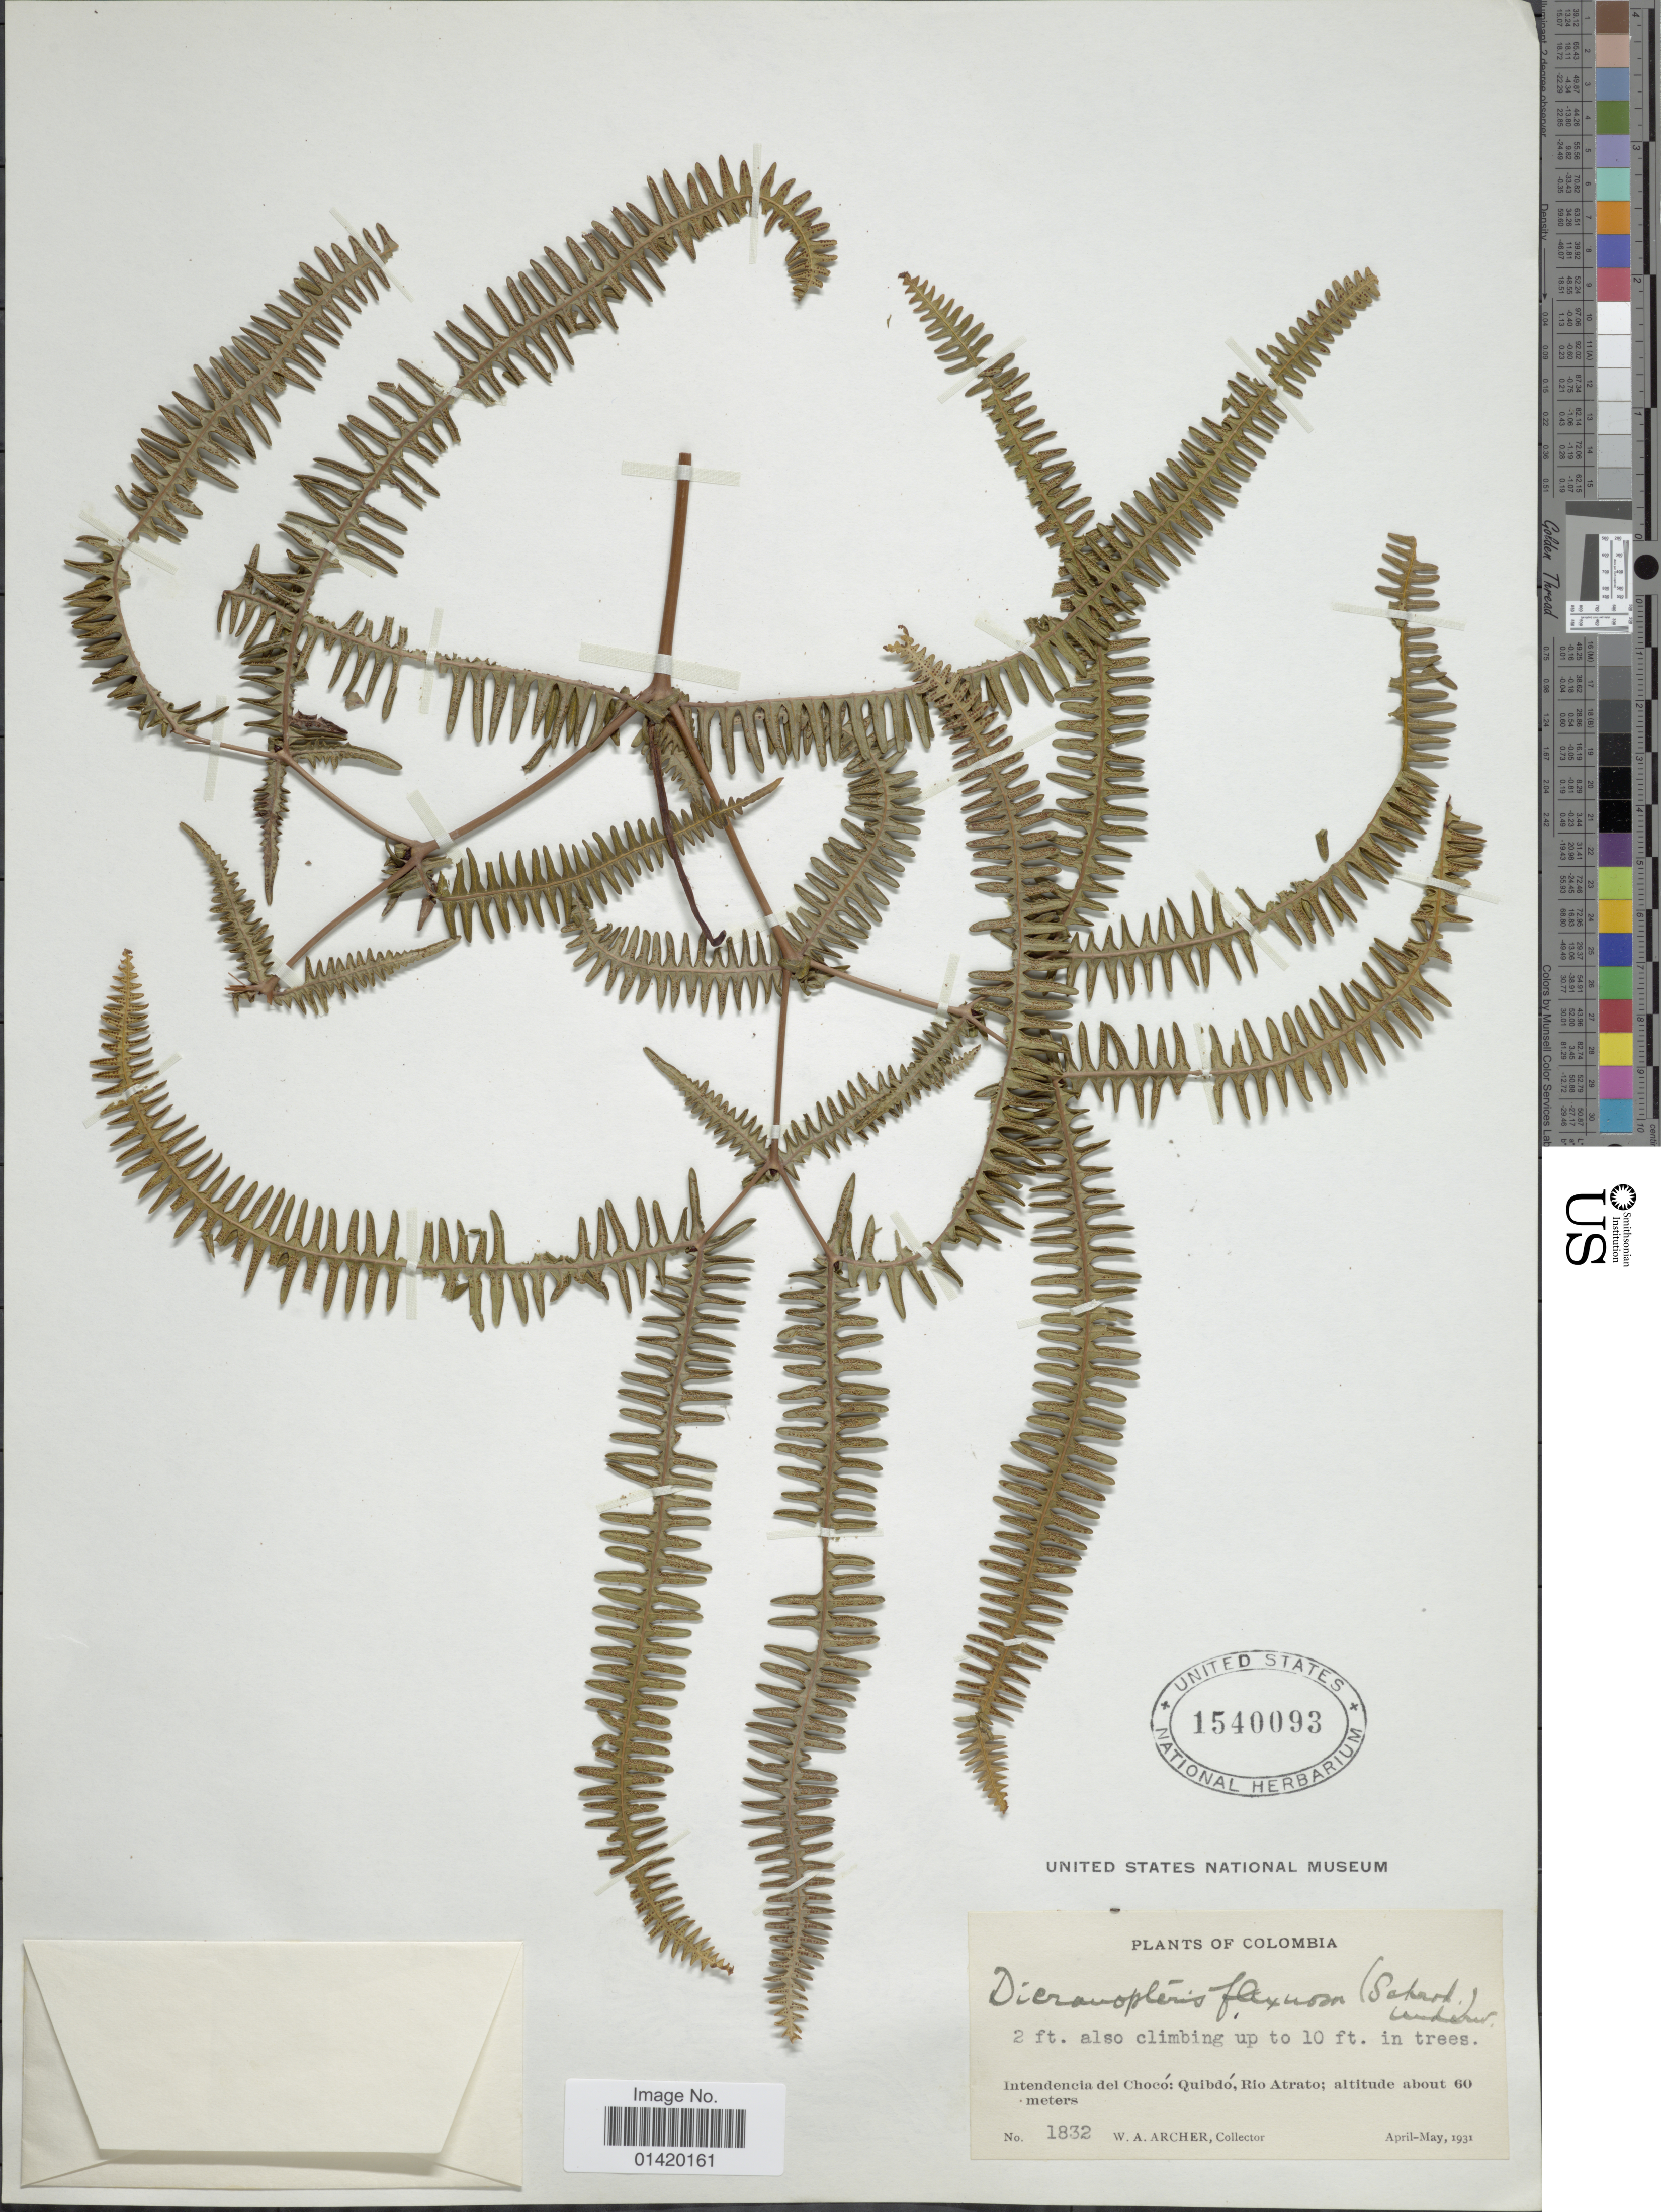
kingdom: Plantae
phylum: Tracheophyta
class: Polypodiopsida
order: Gleicheniales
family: Gleicheniaceae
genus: Dicranopteris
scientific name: Dicranopteris flexuosa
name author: (Schrad.) Underw.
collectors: W. A. Archer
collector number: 1832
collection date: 1931-04/1931-05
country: Colombia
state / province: Chocó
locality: Intendencia del Chocó; Quibdó, Rio Atrato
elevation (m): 60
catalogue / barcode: US 1540093